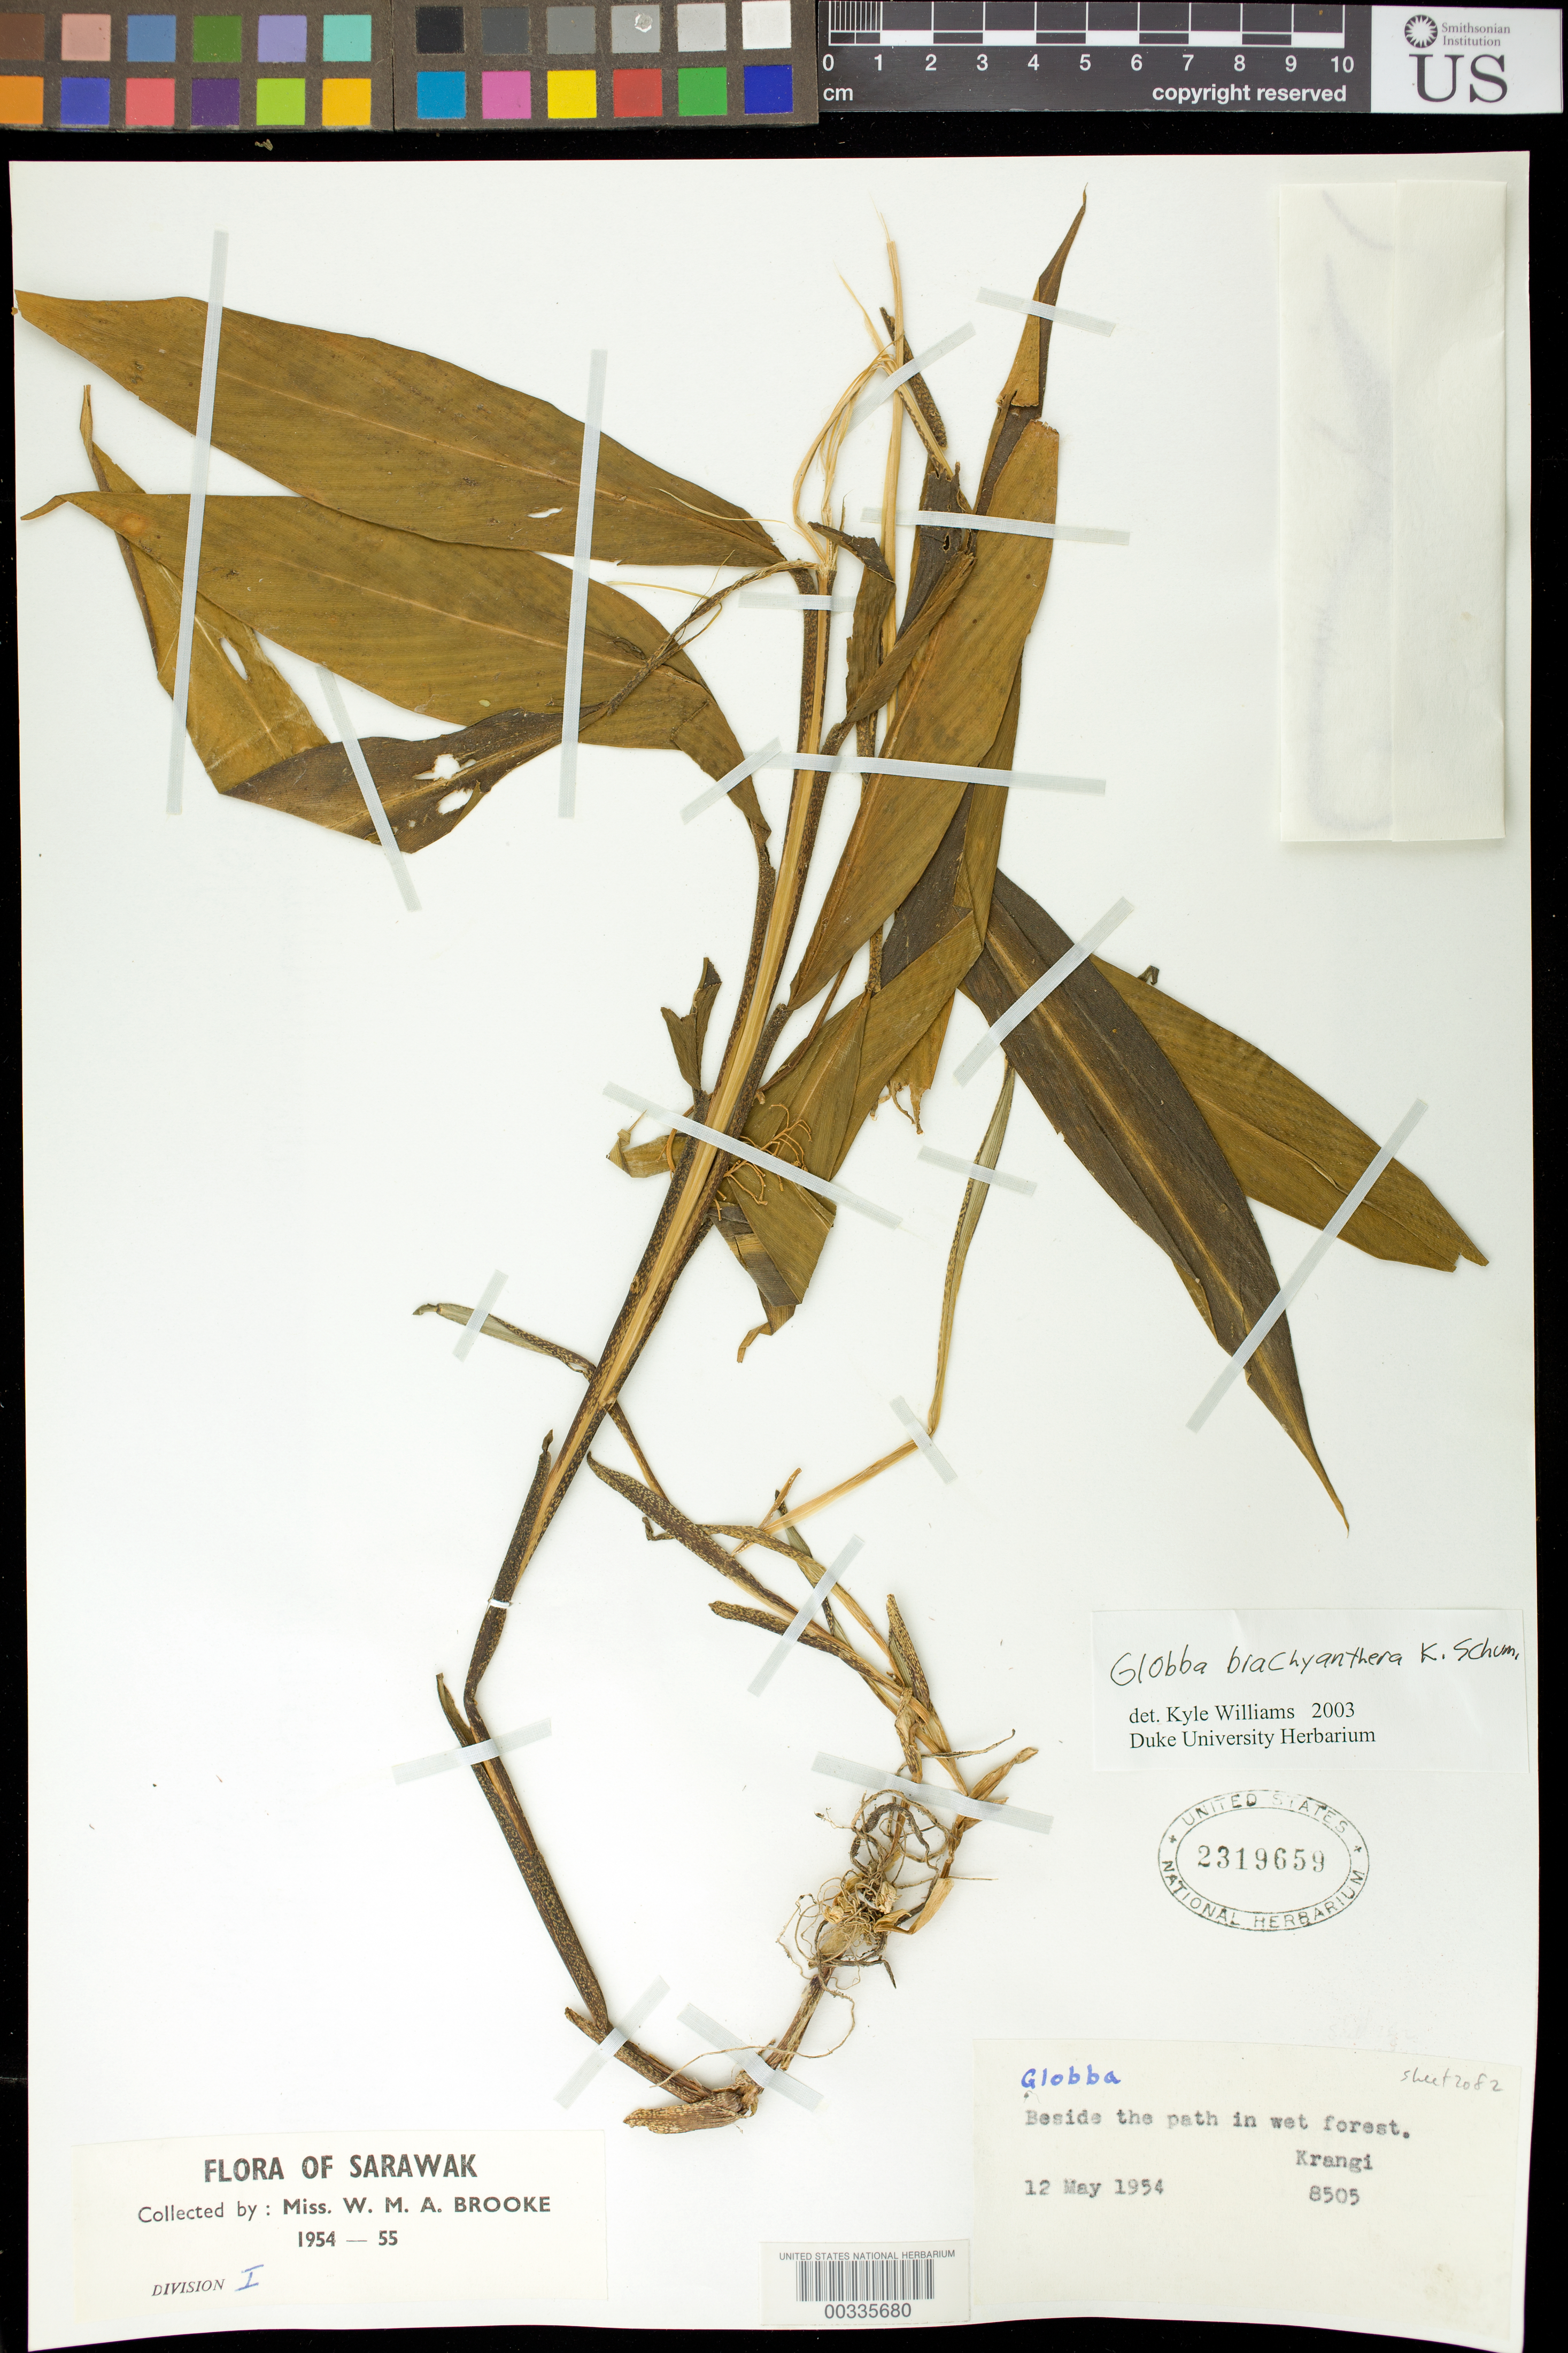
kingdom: Plantae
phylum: Tracheophyta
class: Liliopsida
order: Zingiberales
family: Zingiberaceae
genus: Globba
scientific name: Globba brachyanthera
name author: K. Schum.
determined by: Williams, K. J.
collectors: W. Brooke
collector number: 8505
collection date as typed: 12 May 1954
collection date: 1954-05-12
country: Malaysia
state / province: Sarawak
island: Borneo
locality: Krangi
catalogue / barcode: US 2319659